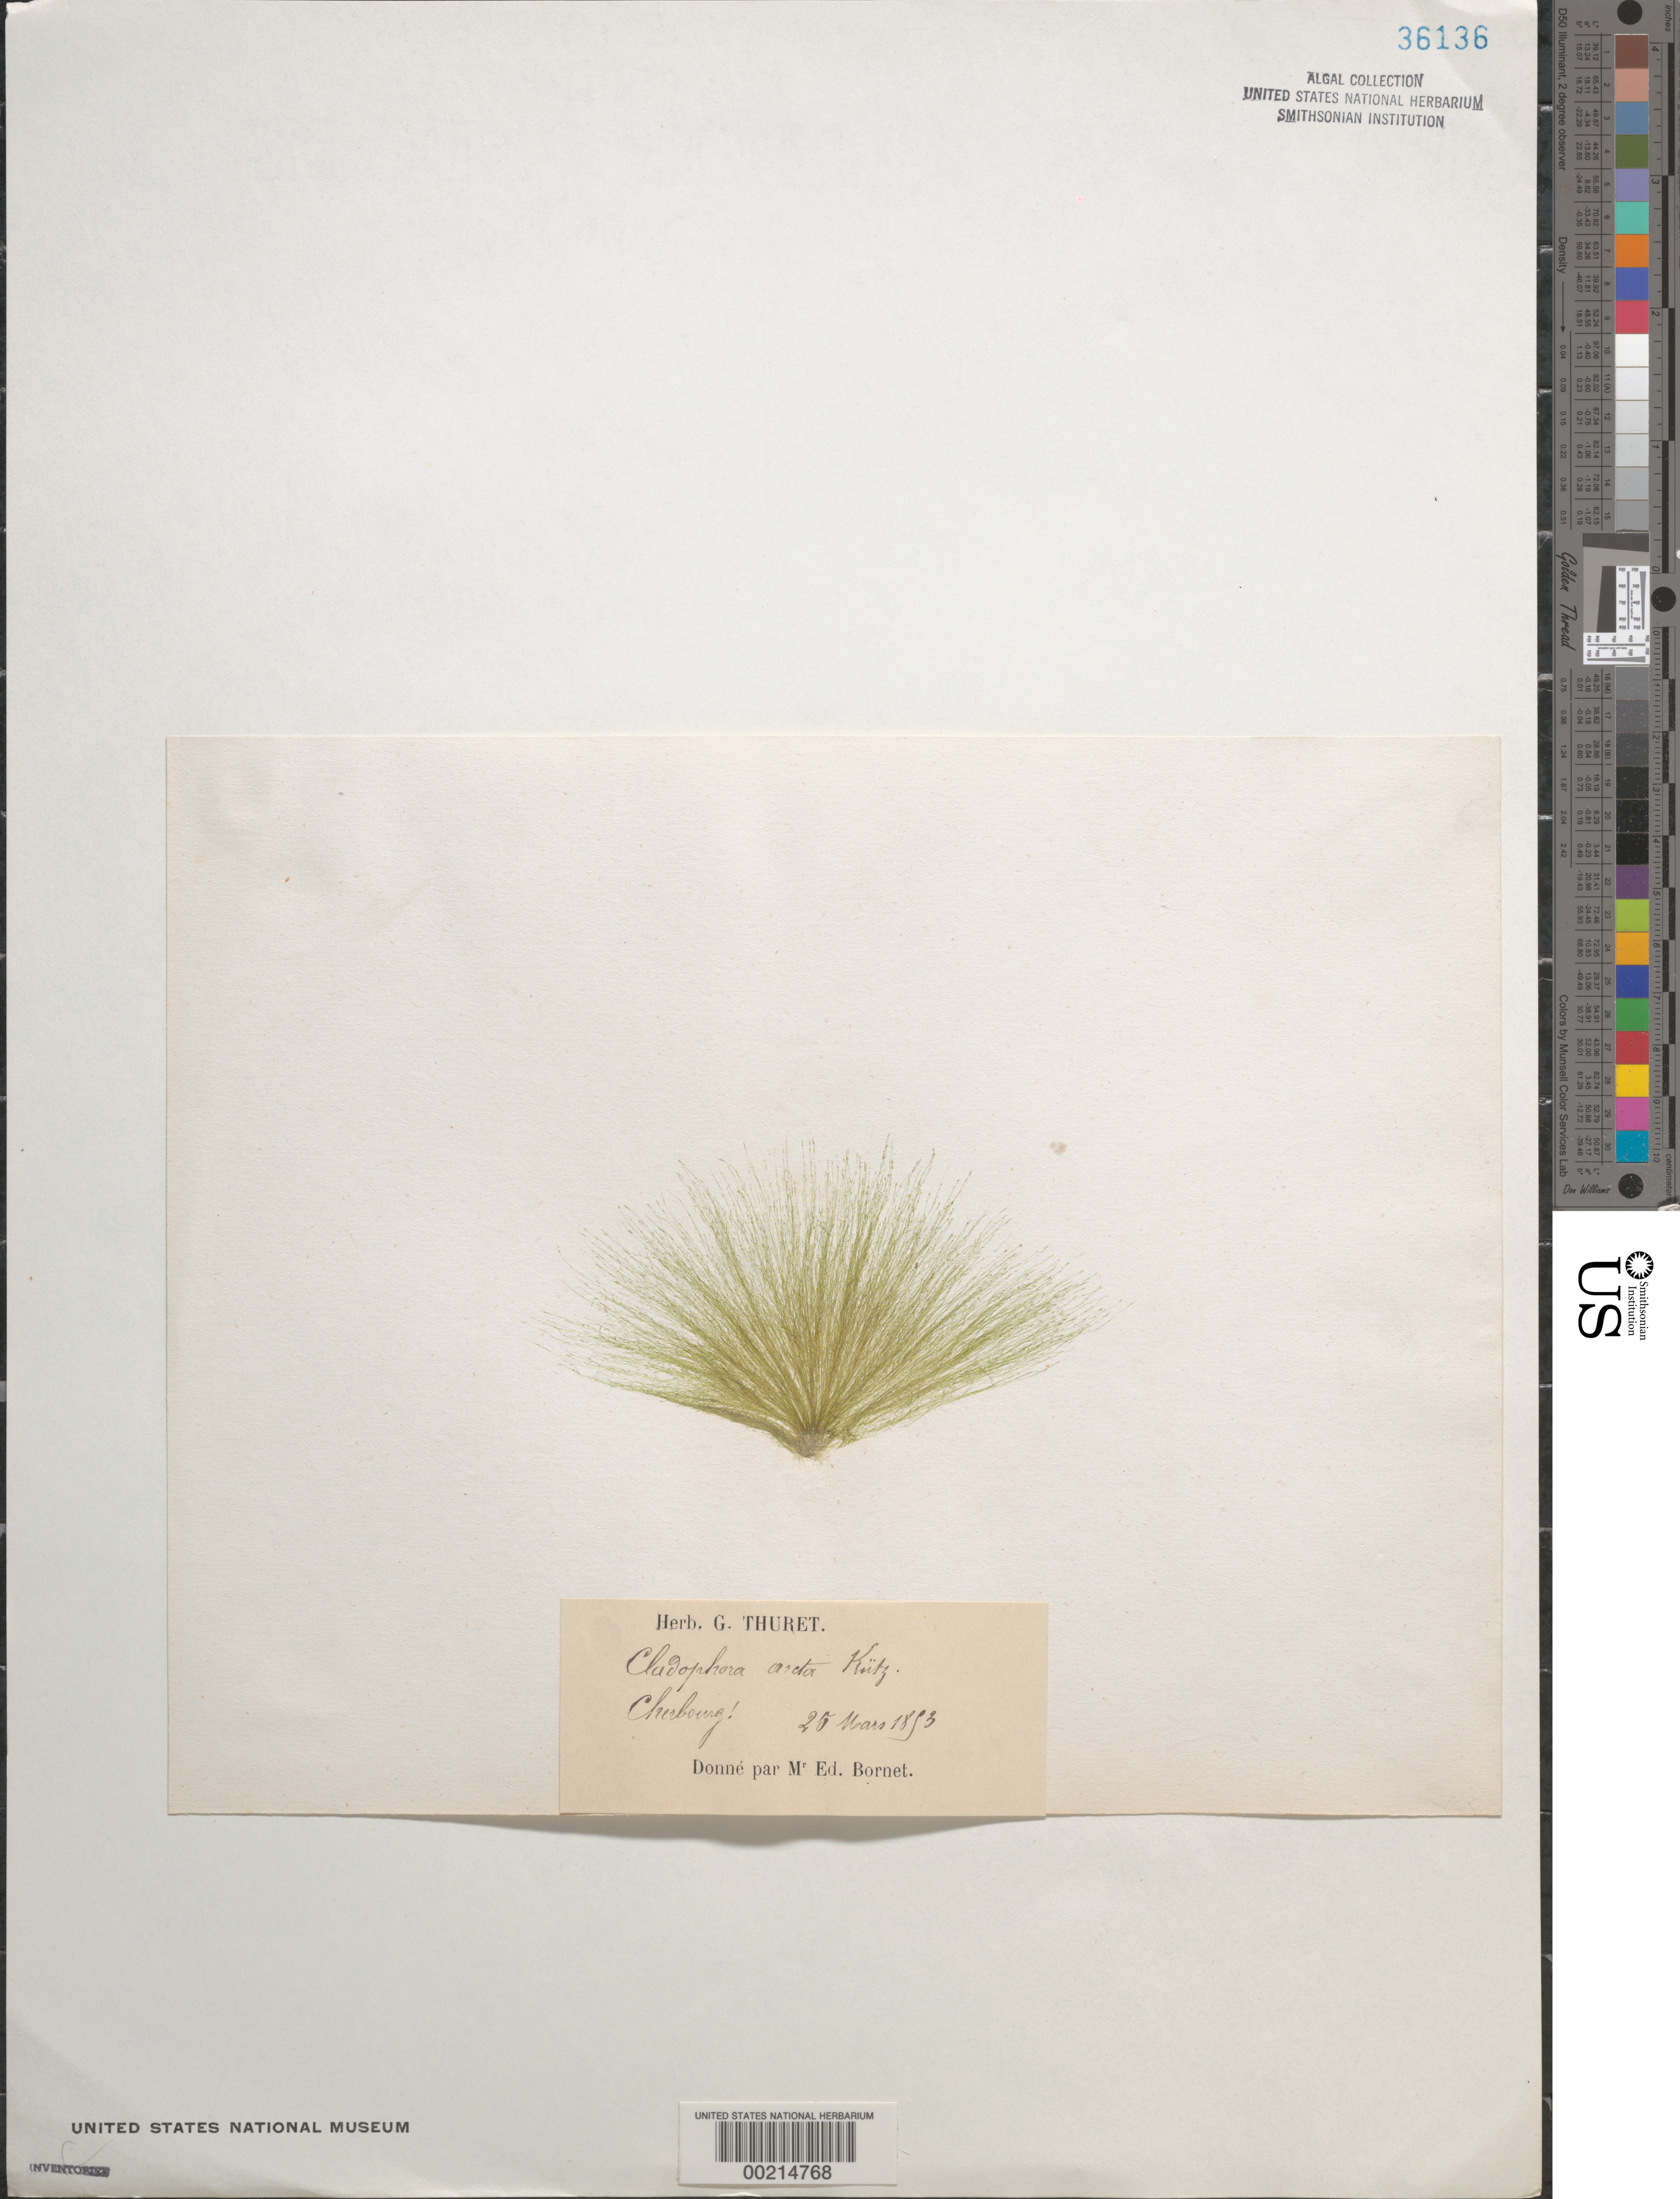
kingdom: Plantae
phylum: Chlorophyta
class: Ulvophyceae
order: Ulotrichales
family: Ulotrichaceae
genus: Acrosiphonia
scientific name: Acrosiphonia arcta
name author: (Dillwyn) Gain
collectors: Thuret, G. (herbarium)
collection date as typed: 25 Mar 1853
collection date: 1853-03-25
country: France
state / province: Normandie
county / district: Manche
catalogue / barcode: US 36136